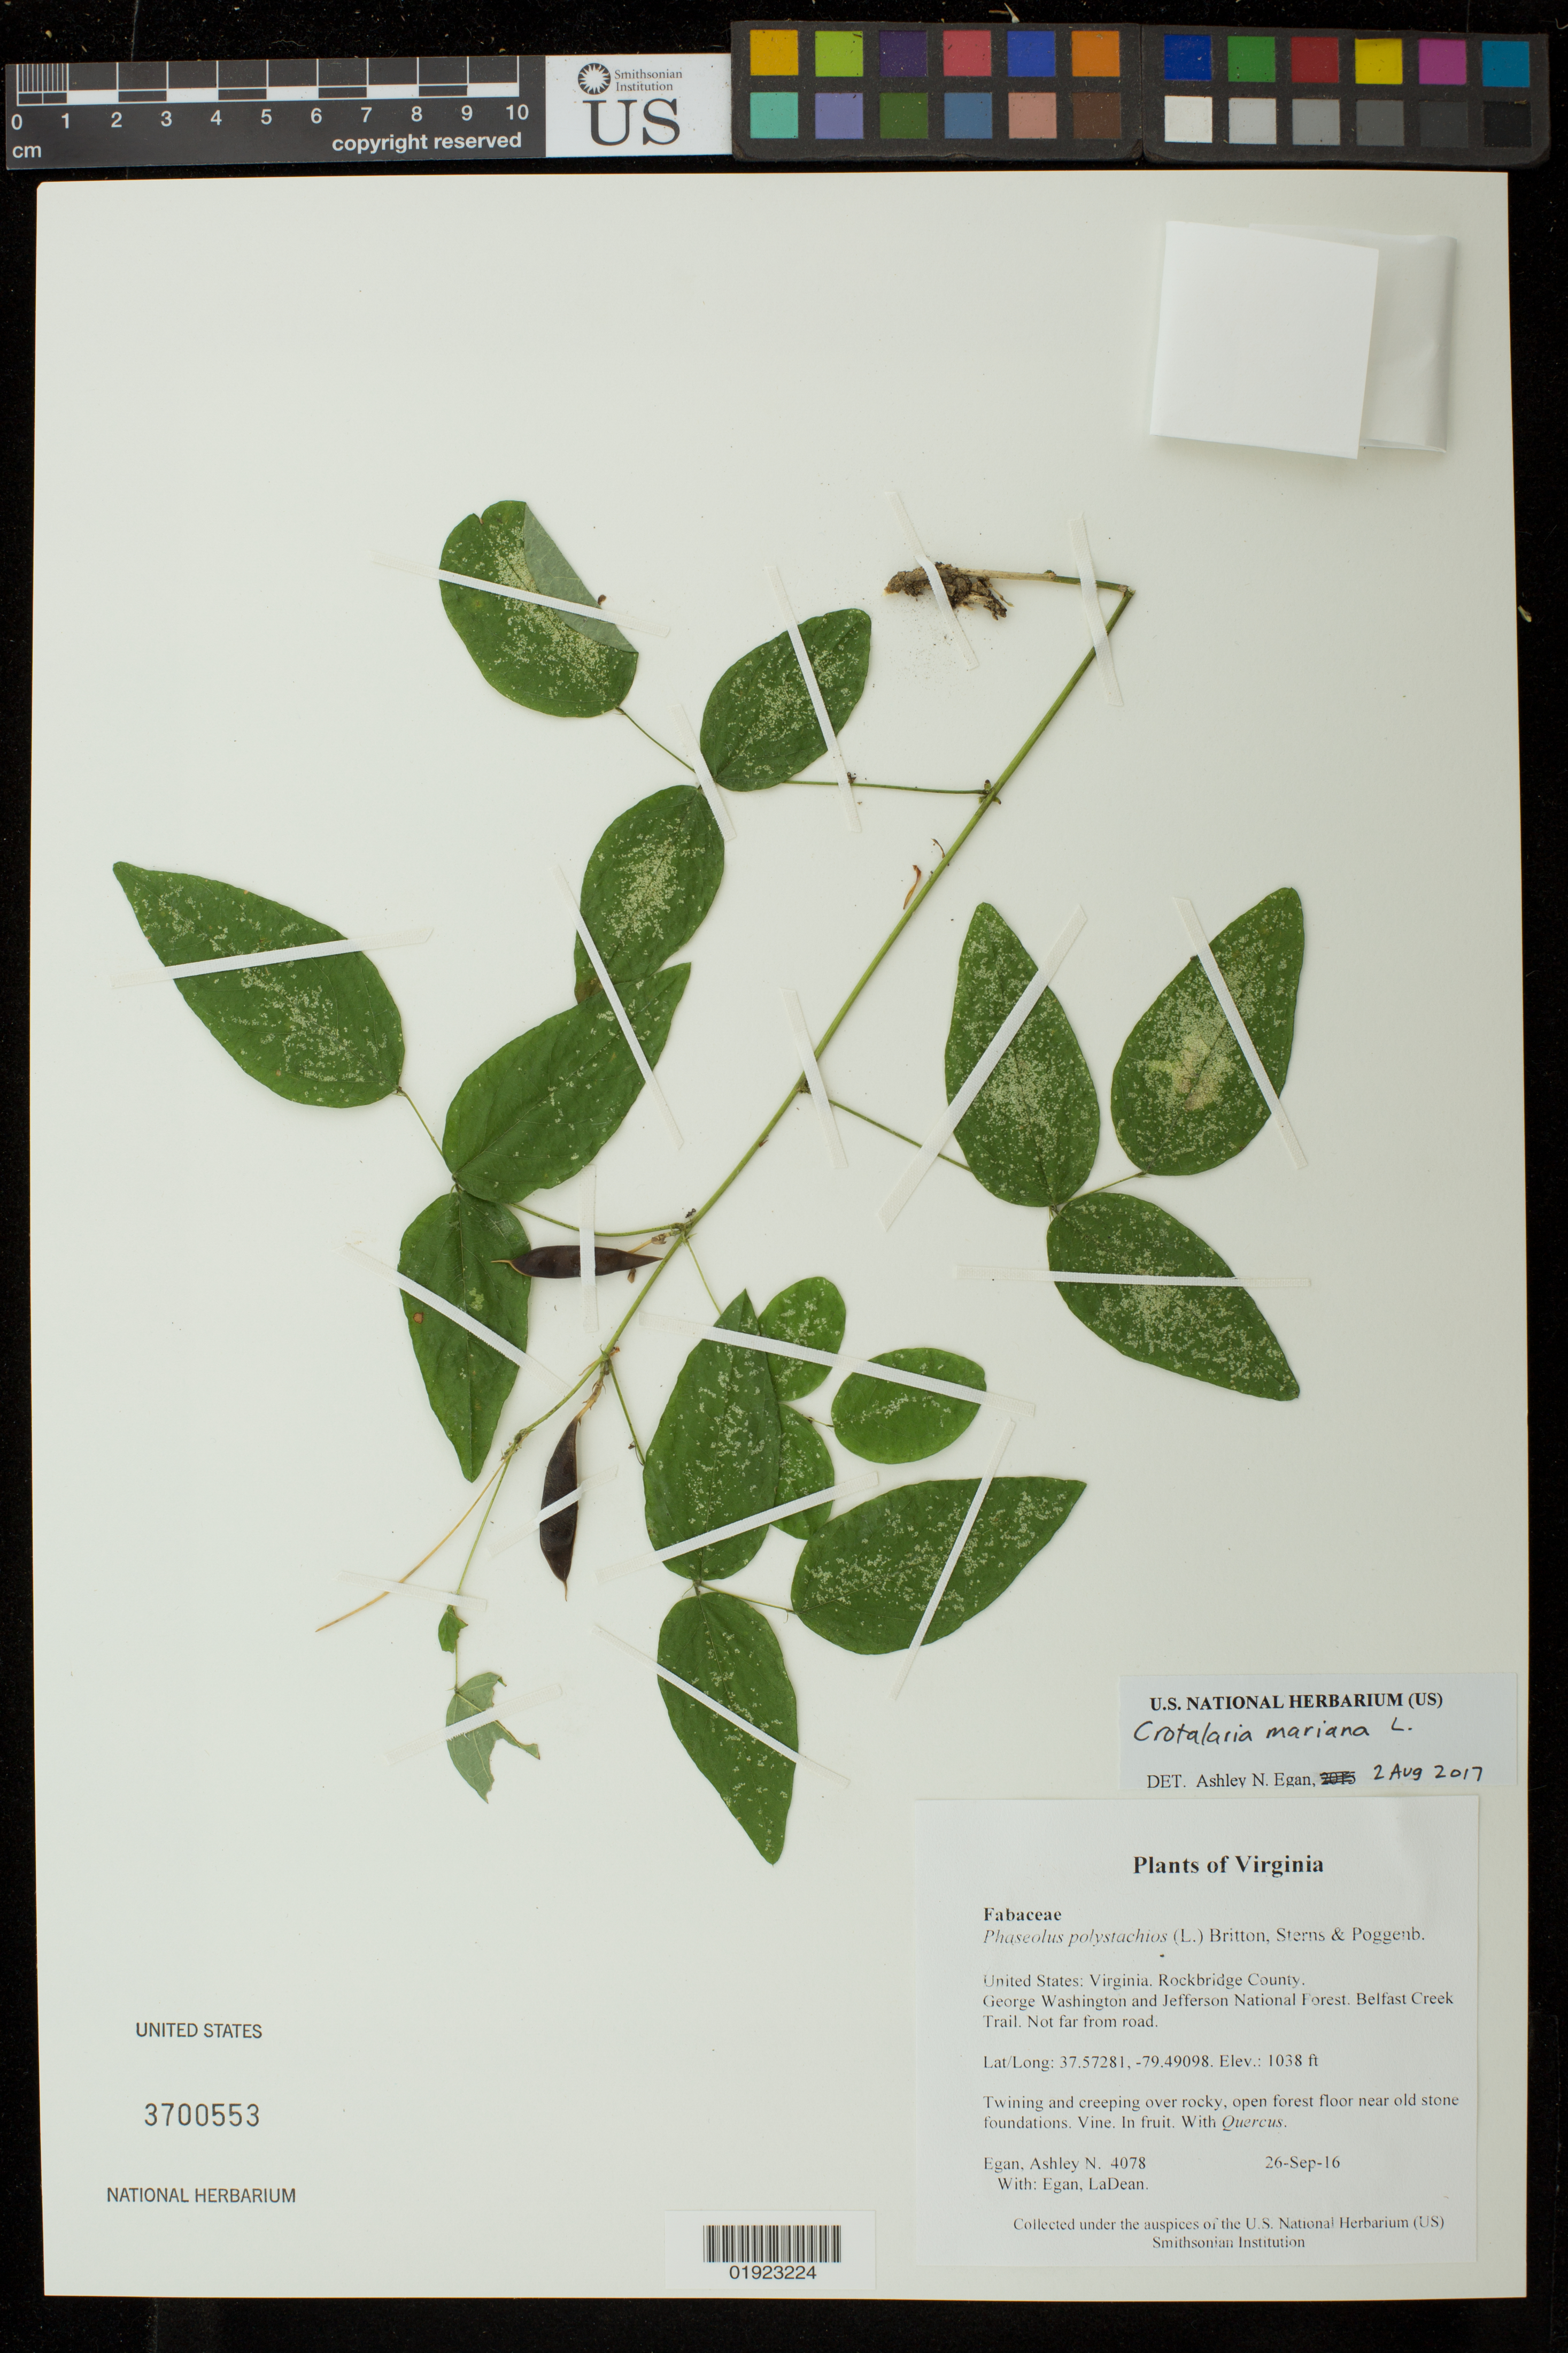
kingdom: Plantae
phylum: Tracheophyta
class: Magnoliopsida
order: Fabales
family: Fabaceae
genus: Crotalaria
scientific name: Crotalaria martiana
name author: Benth.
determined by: Egan, Ashley N., (US), Smithsonian Institution - National Museum of Natural History (UNITED STATES)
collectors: A. N. Egan & L. Egan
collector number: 4078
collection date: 2016-09-26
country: United States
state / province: Virginia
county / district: Rockbridge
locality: George Washington and Jefferson National Forest. Belfast Creek Trail. Not far from road.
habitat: Twining and creeping over rocky, open forest floor near old stone foundations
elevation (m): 316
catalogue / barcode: US 3700553